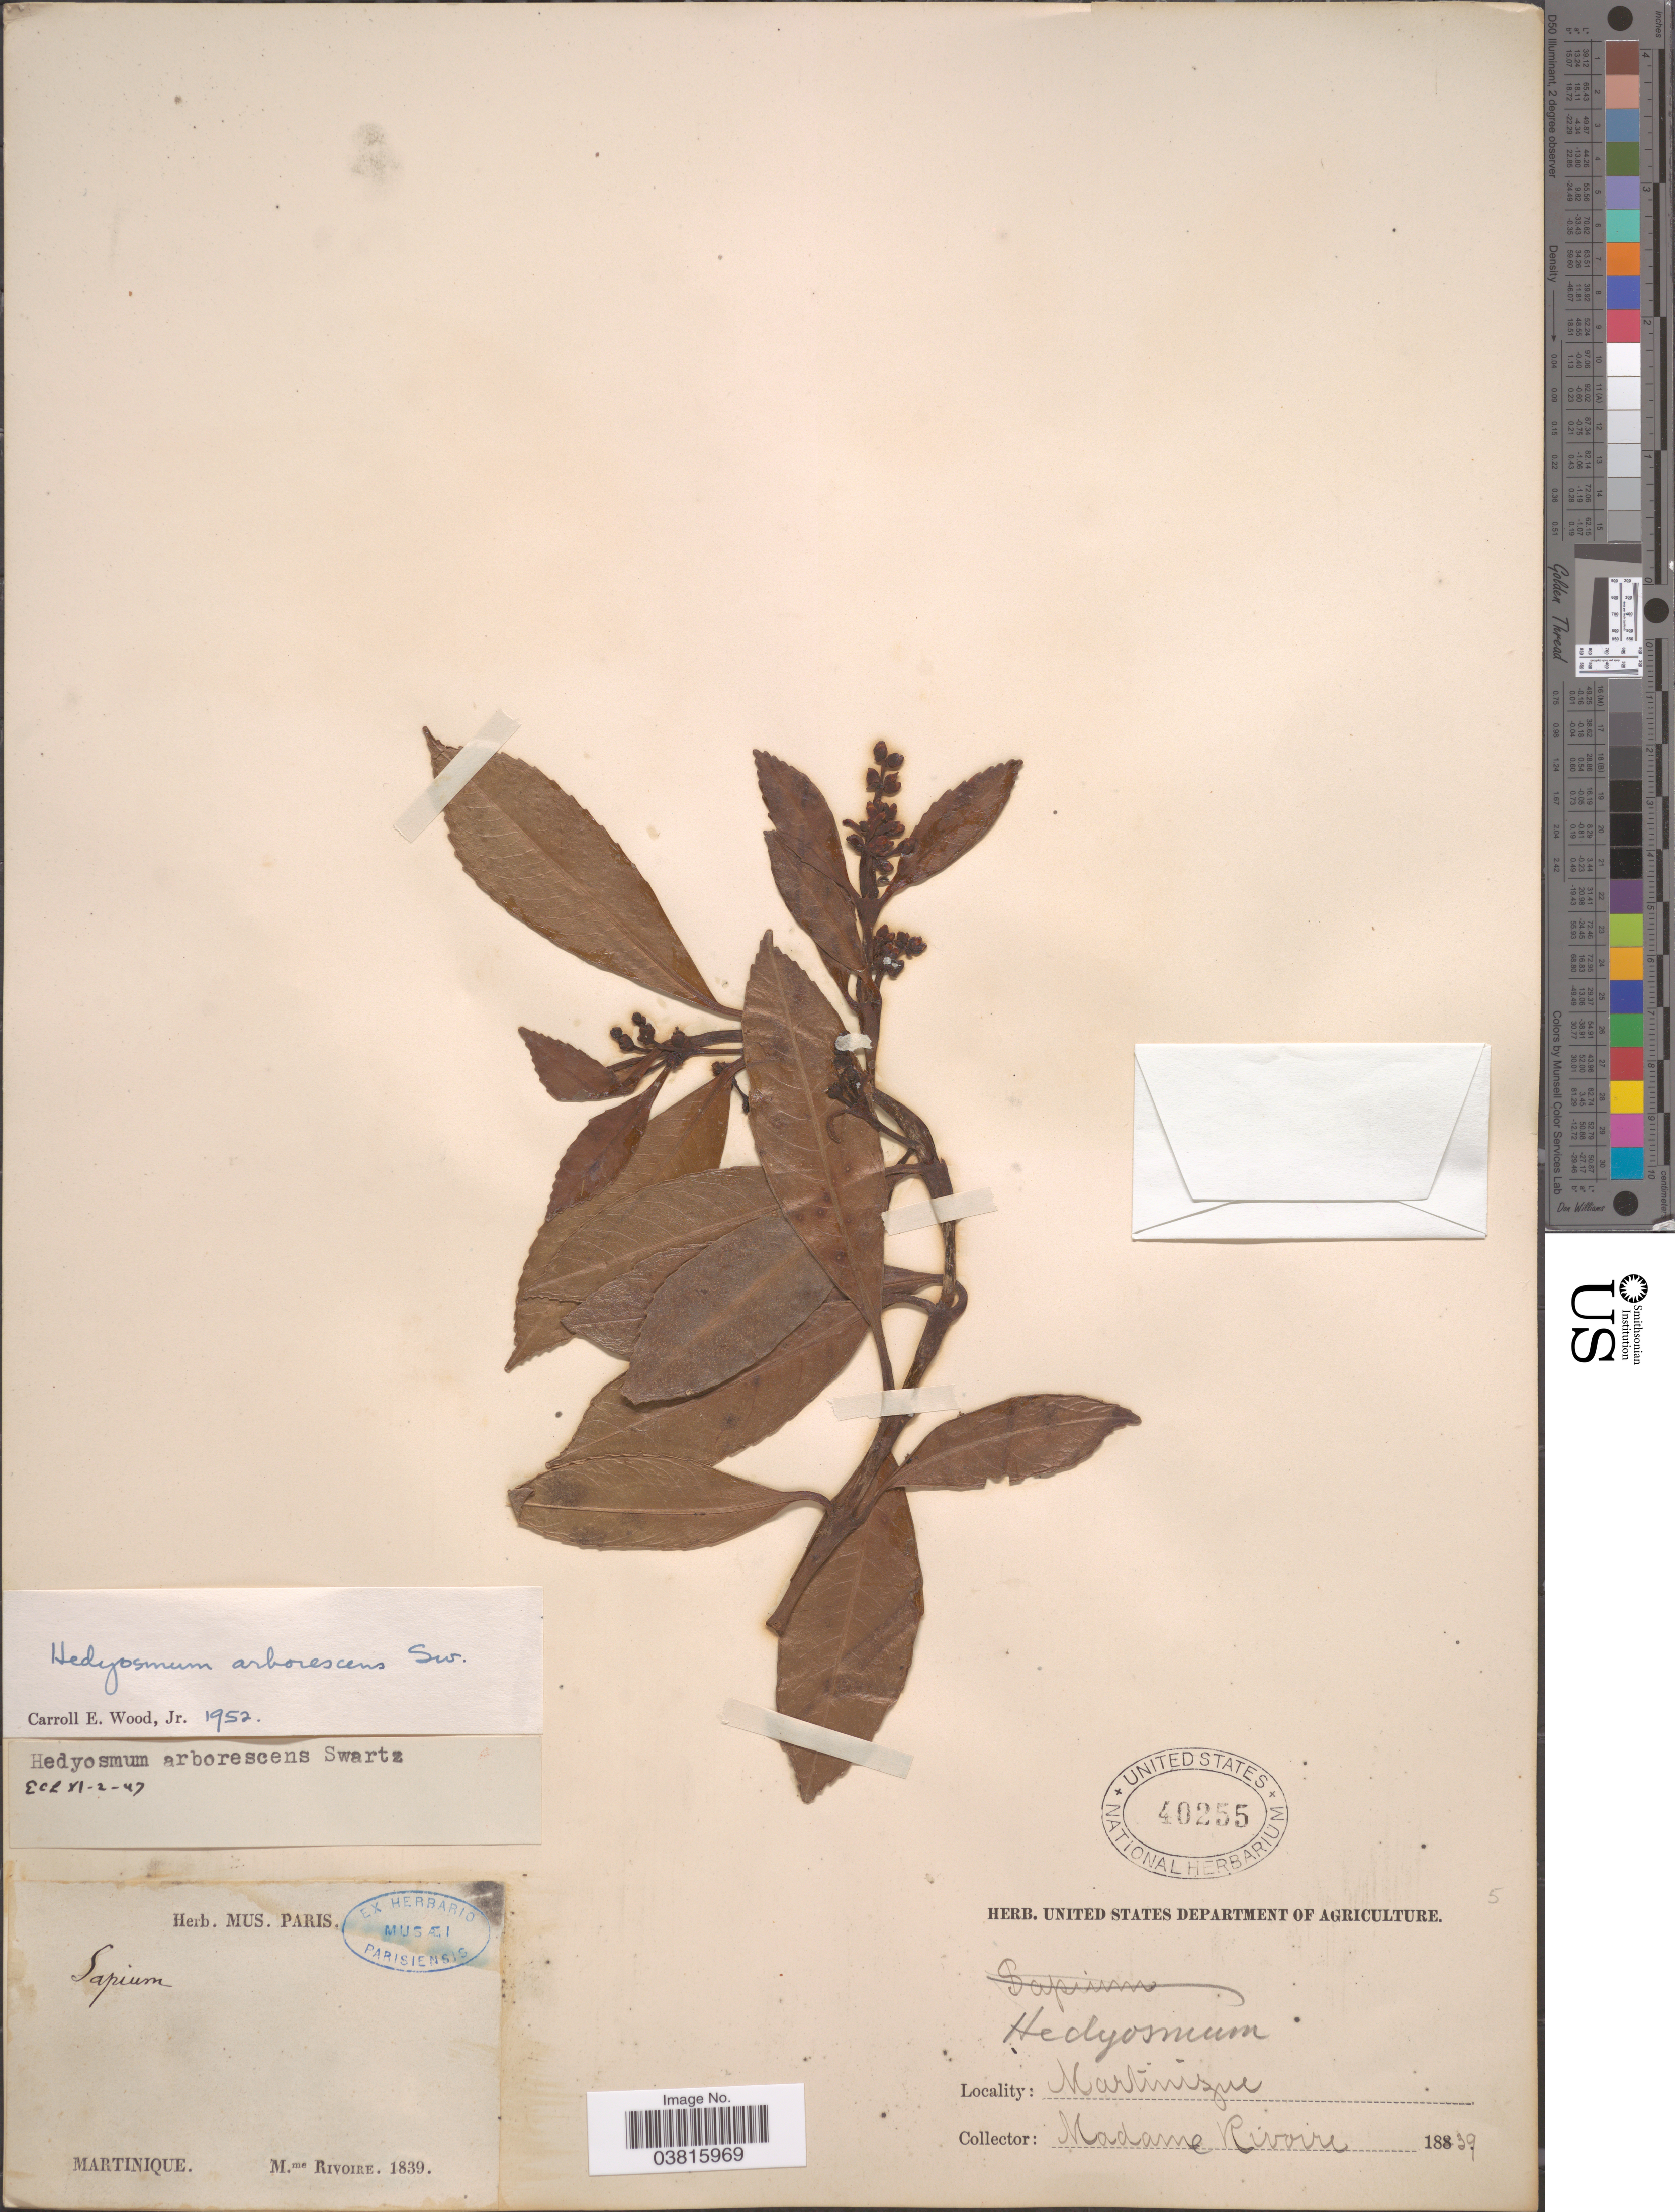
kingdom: Plantae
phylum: Tracheophyta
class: Magnoliopsida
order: Chloranthales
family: Chloranthaceae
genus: Hedyosmum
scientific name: Hedyosmum arborescens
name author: Sw.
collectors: M. Rivoire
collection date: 1839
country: Martinique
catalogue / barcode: US 40255